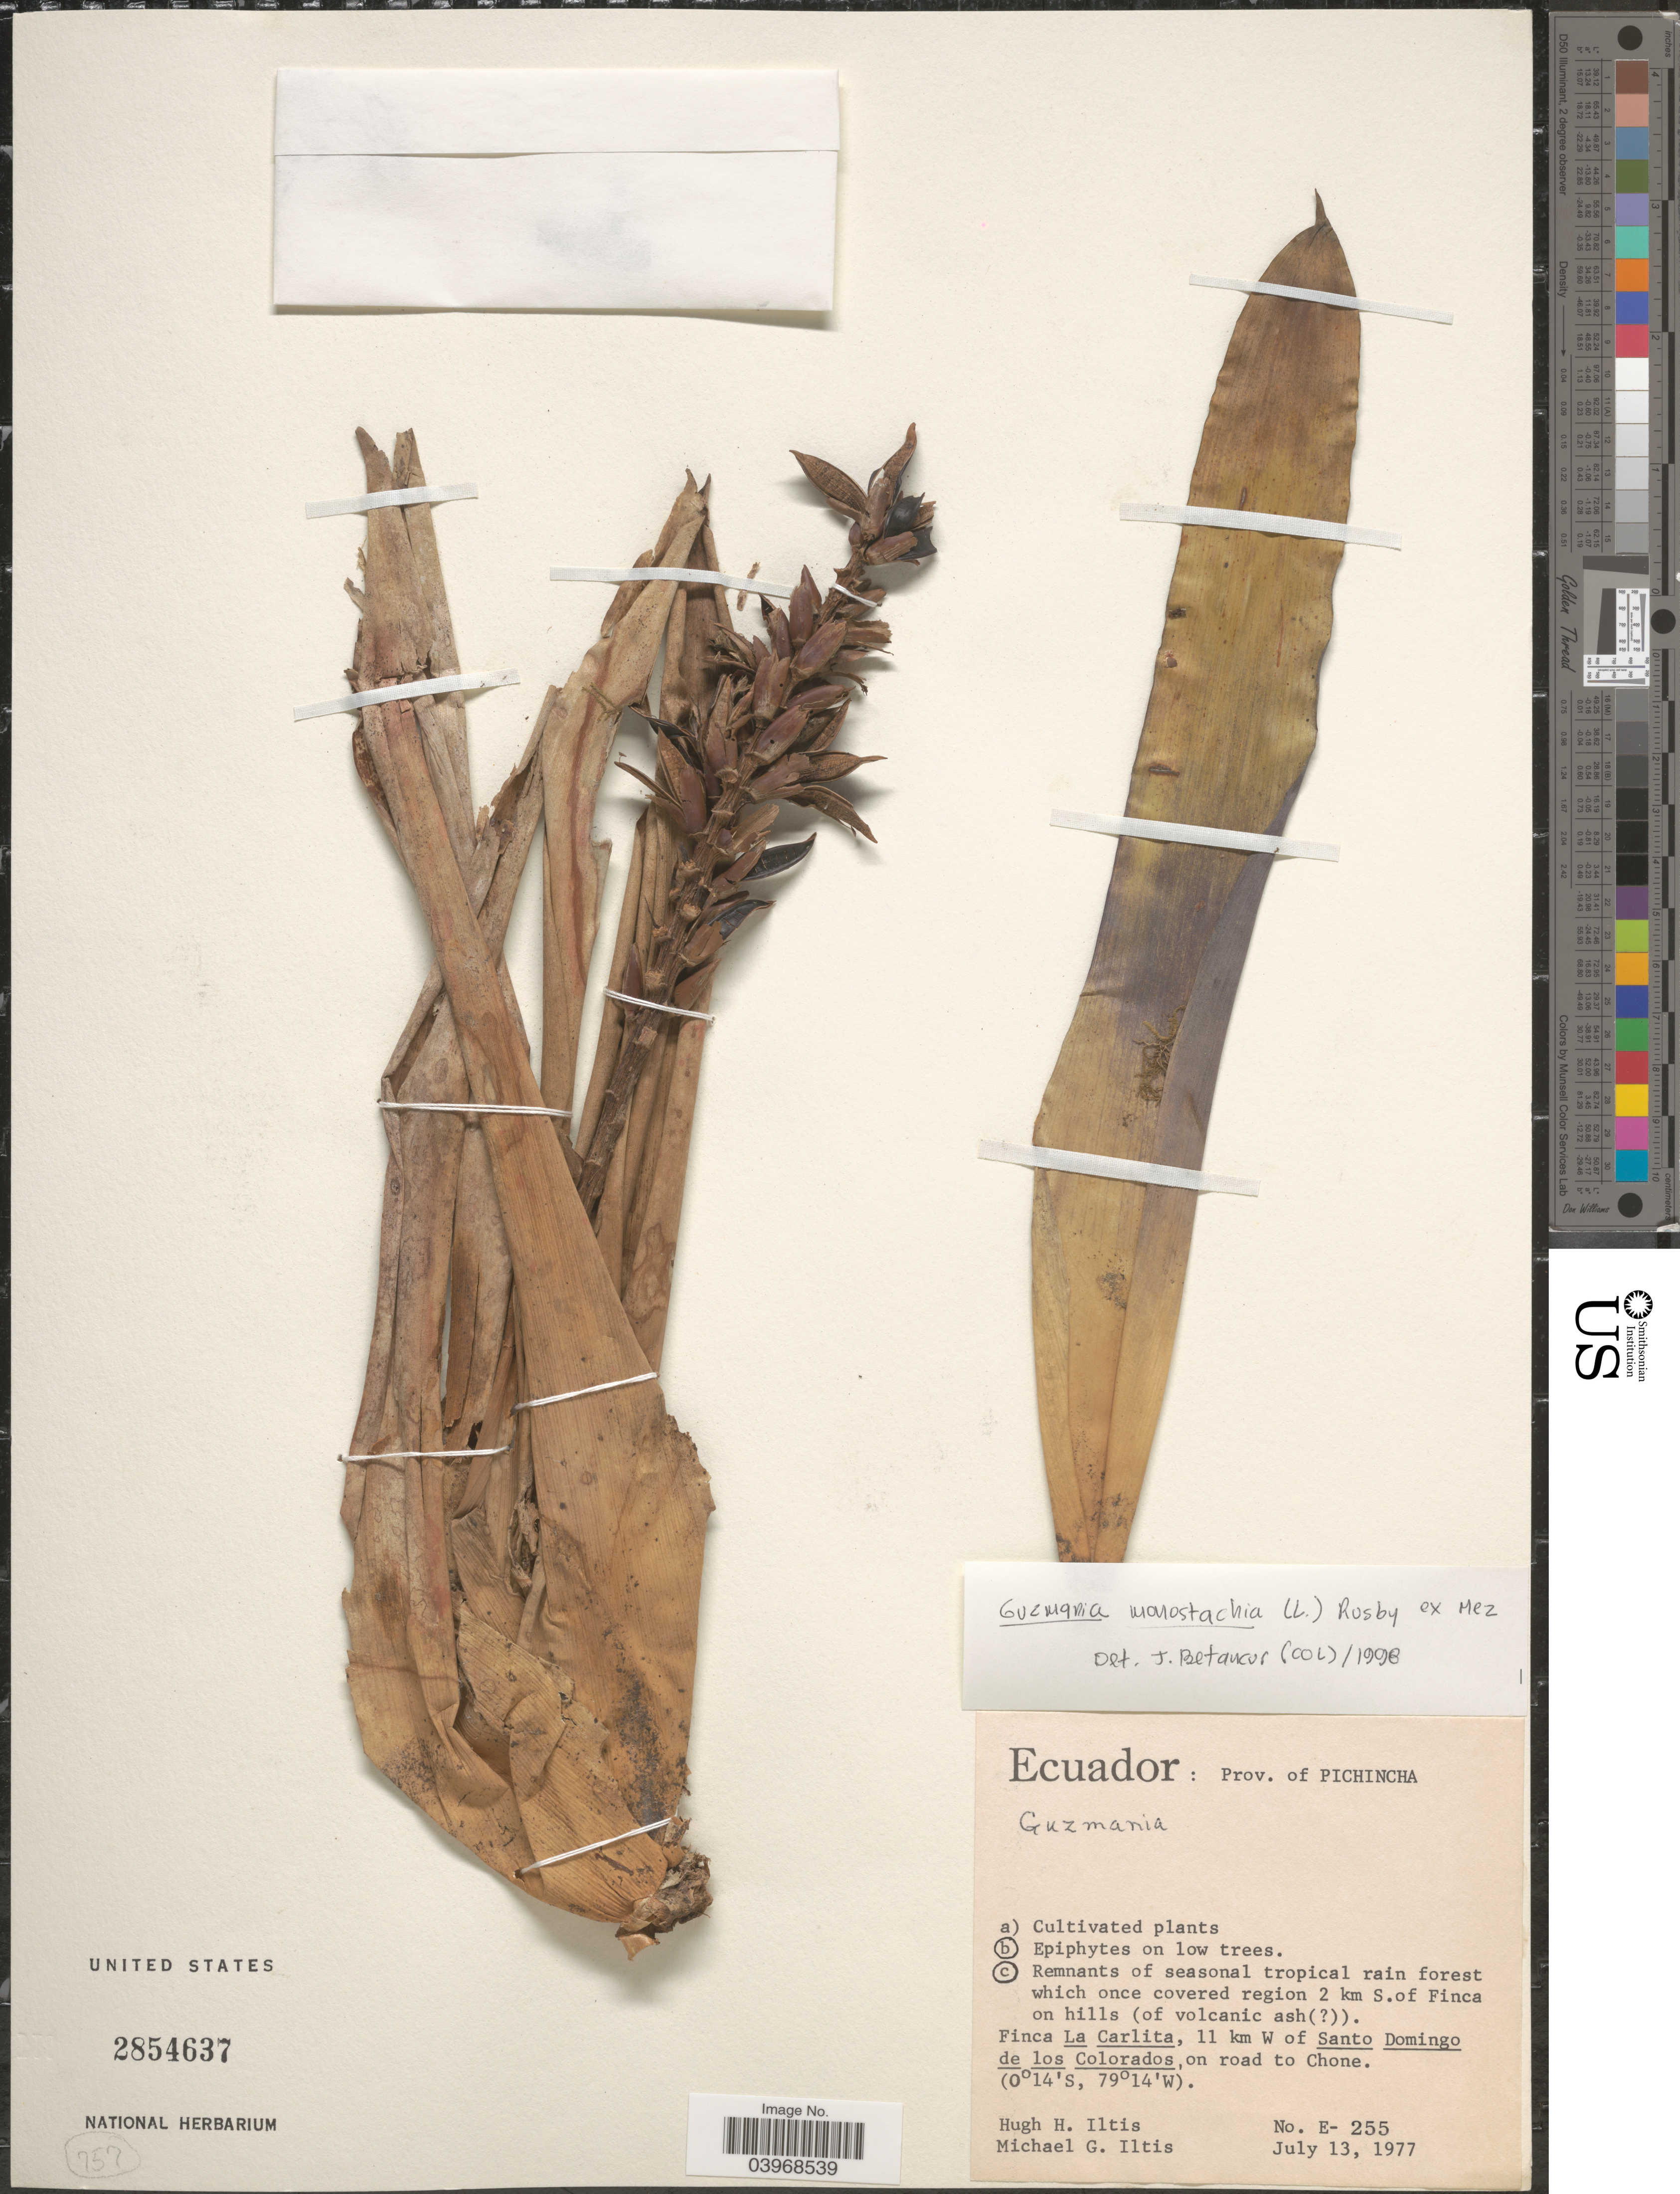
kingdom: Plantae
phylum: Tracheophyta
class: Liliopsida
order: Poales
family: Bromeliaceae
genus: Guzmania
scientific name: Guzmania monostachia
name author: (L.) Rusby ex Mez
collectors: H. H. Iltis & M. G. Iltis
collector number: E- 255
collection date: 1977-07-13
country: Ecuador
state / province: Pichincha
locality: Remnants of seasonal tropical rain forest which once covered region 2 km S. of Finca on hills (of volcanic ash ( [unsure placement])). Finca La Carlita, 11 km W of Santo Domingo de los Colorados, on road to Chone.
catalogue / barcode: US 2854637